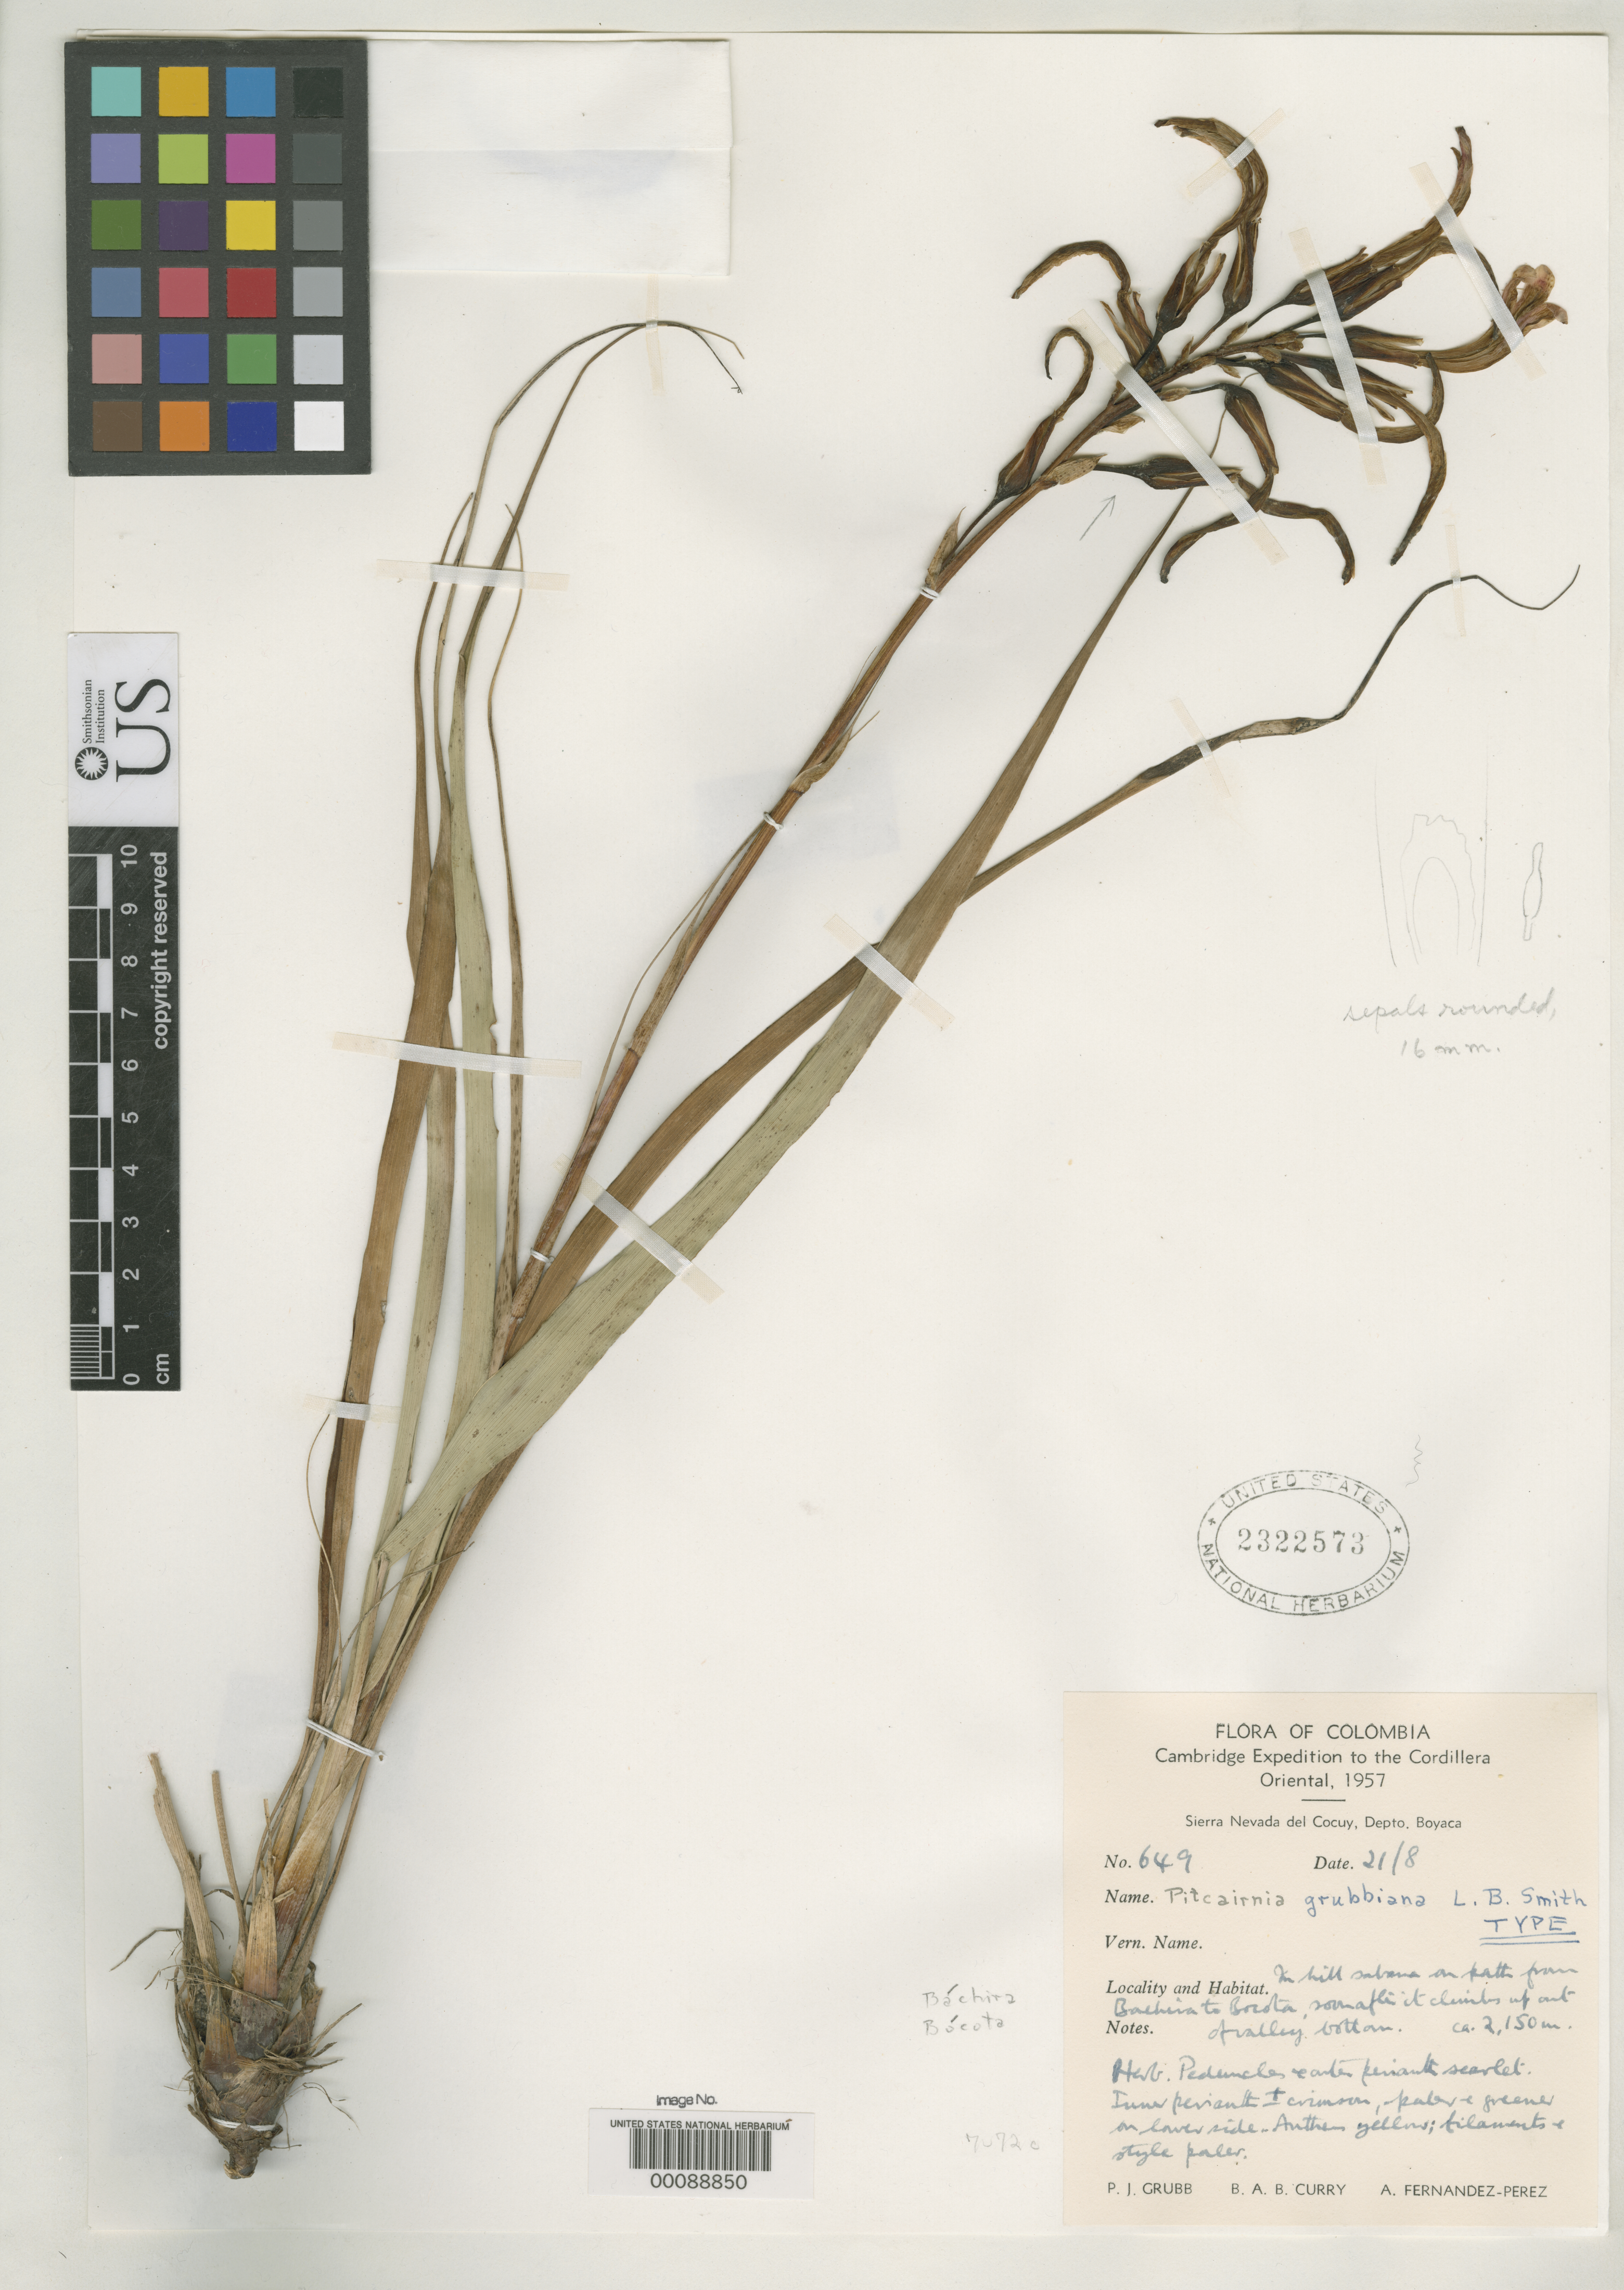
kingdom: Plantae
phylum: Tracheophyta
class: Liliopsida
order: Poales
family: Bromeliaceae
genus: Pitcairnia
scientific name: Pitcairnia grubbiana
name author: L.B. Sm.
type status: Holotype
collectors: P. J. Grubb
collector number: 649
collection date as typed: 21 Aug 1957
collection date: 1957-08-21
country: Colombia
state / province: Boyacá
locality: Baehina to BoCota.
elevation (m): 2150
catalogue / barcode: US 2322573